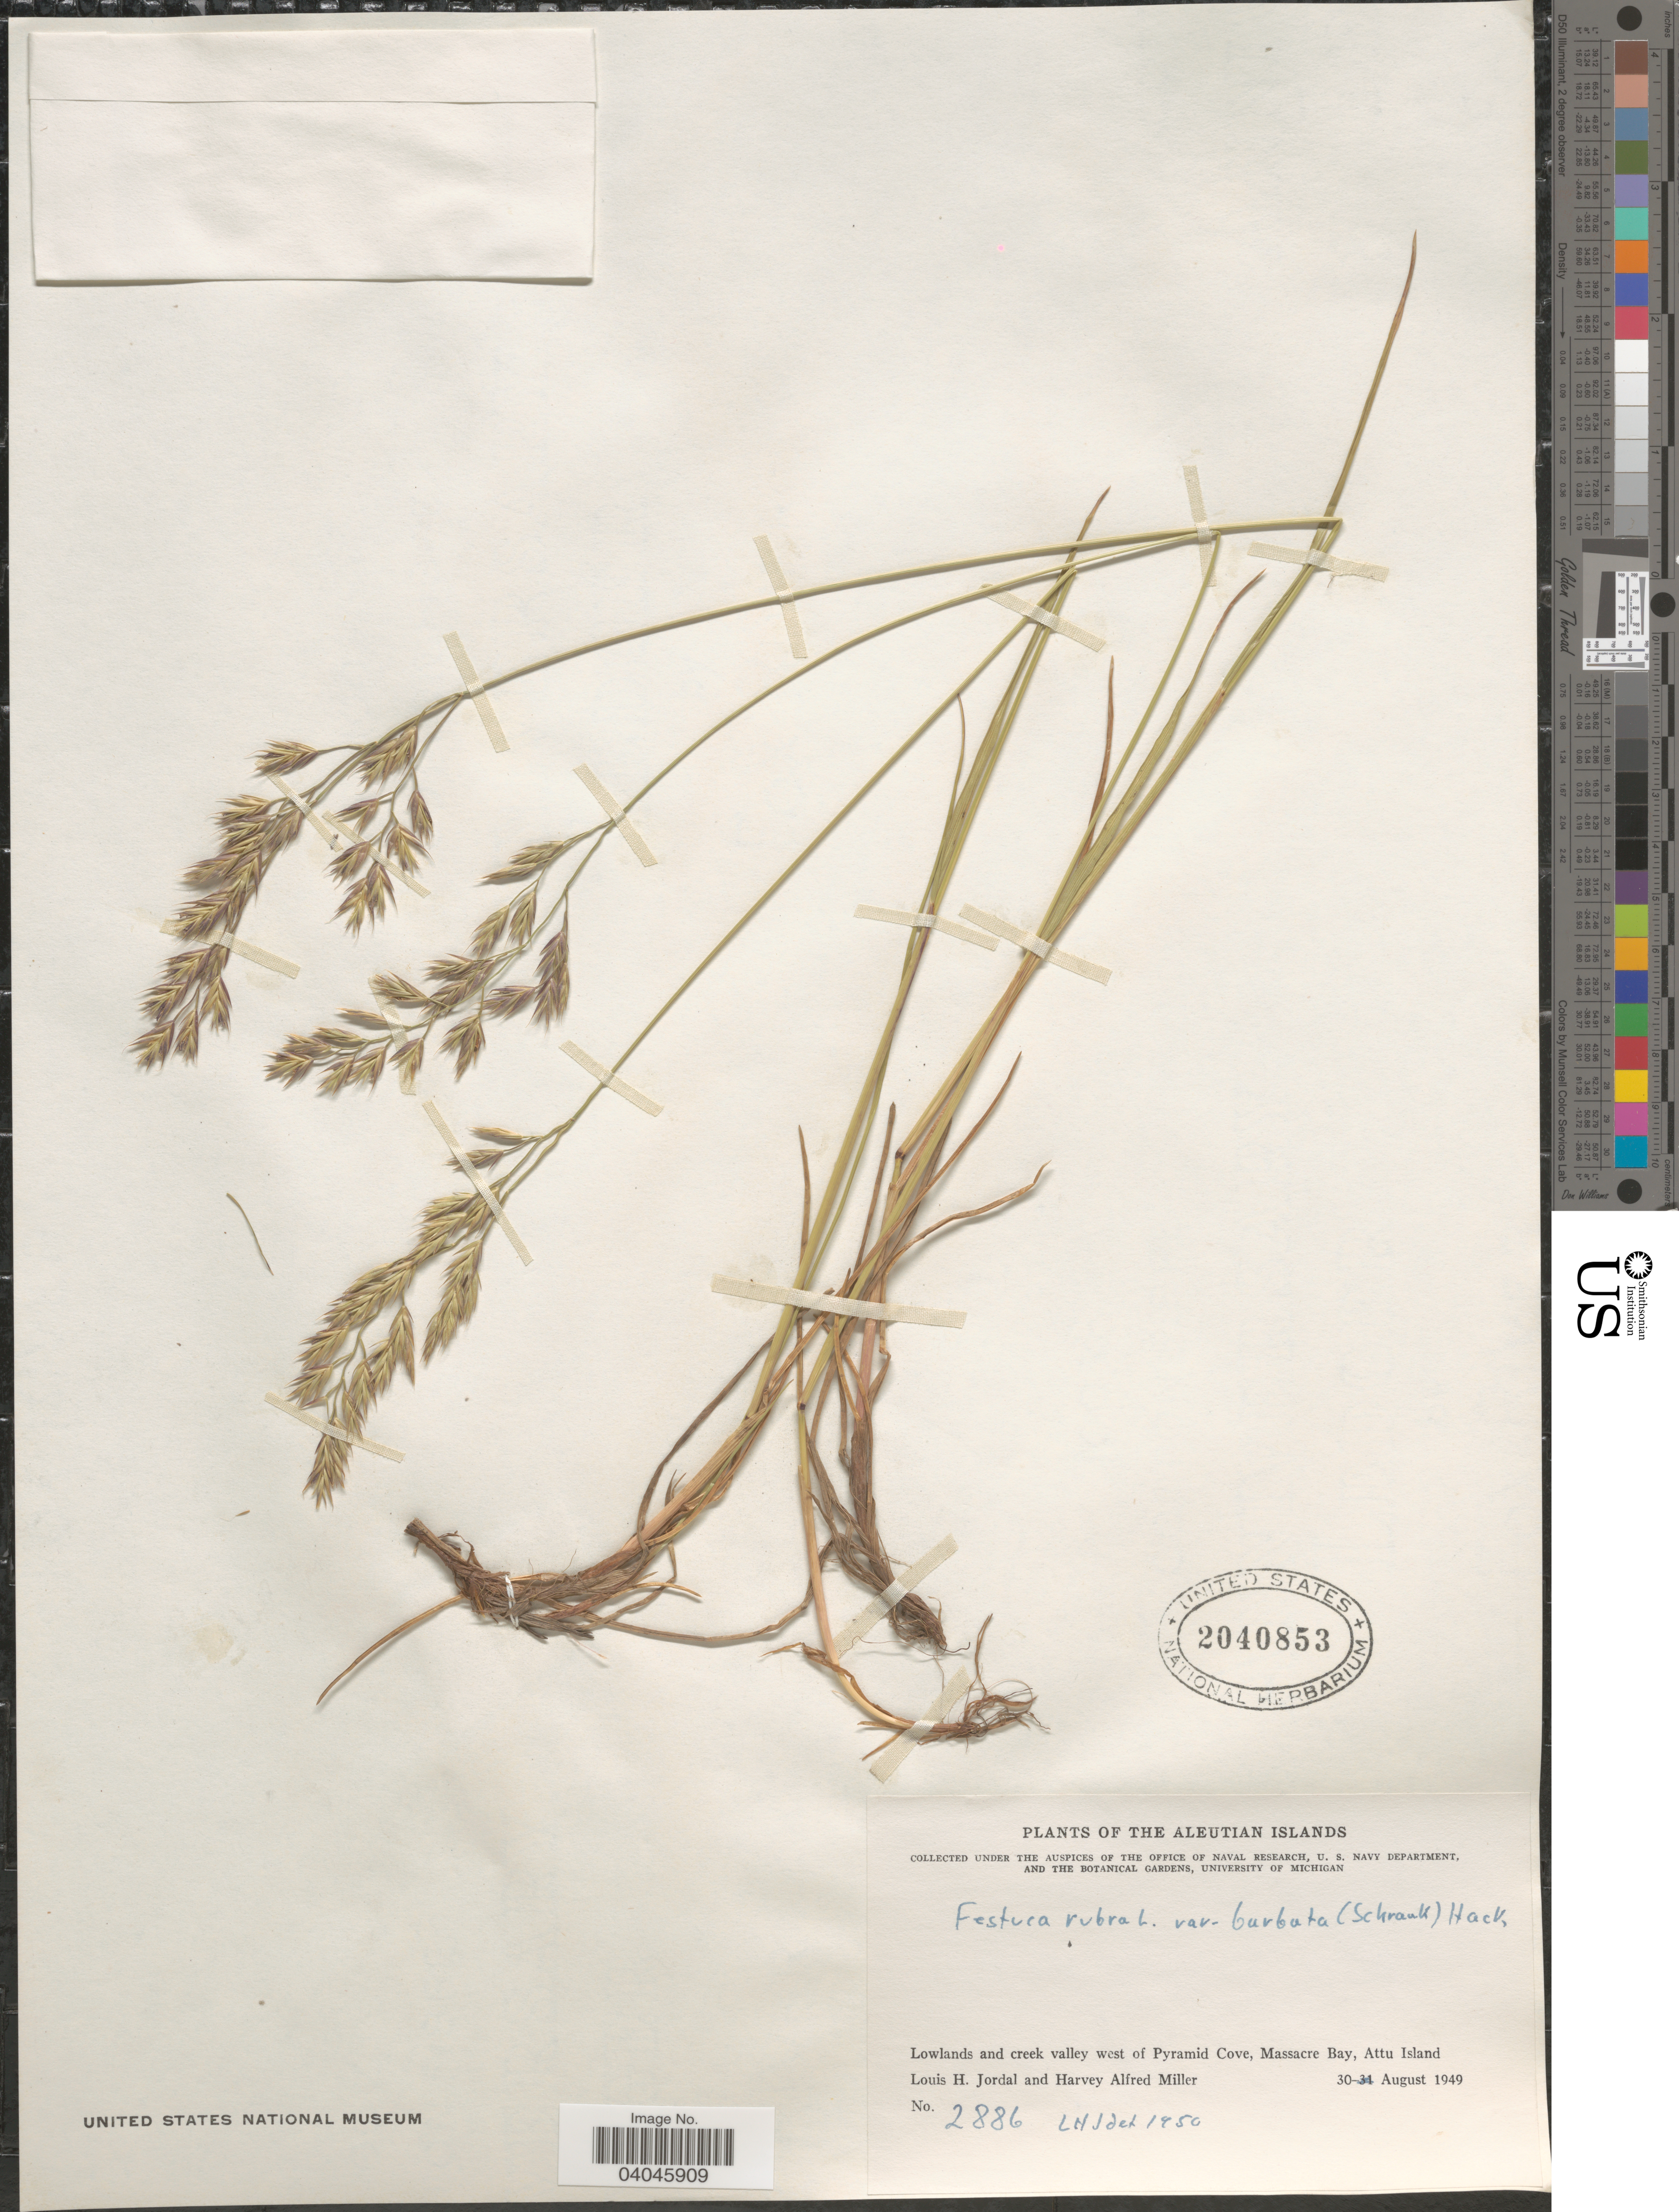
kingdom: Plantae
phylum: Tracheophyta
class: Liliopsida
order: Poales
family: Poaceae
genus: Festuca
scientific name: Festuca rubra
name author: L.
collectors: L. Jordal & H. A. Miller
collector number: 2886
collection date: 1949-08-30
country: United States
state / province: Alaska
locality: Aleutian Islands. Lowlands and creek valley west of Pyramid Cove, Massacre Bay, Attu Island.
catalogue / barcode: US 2040853